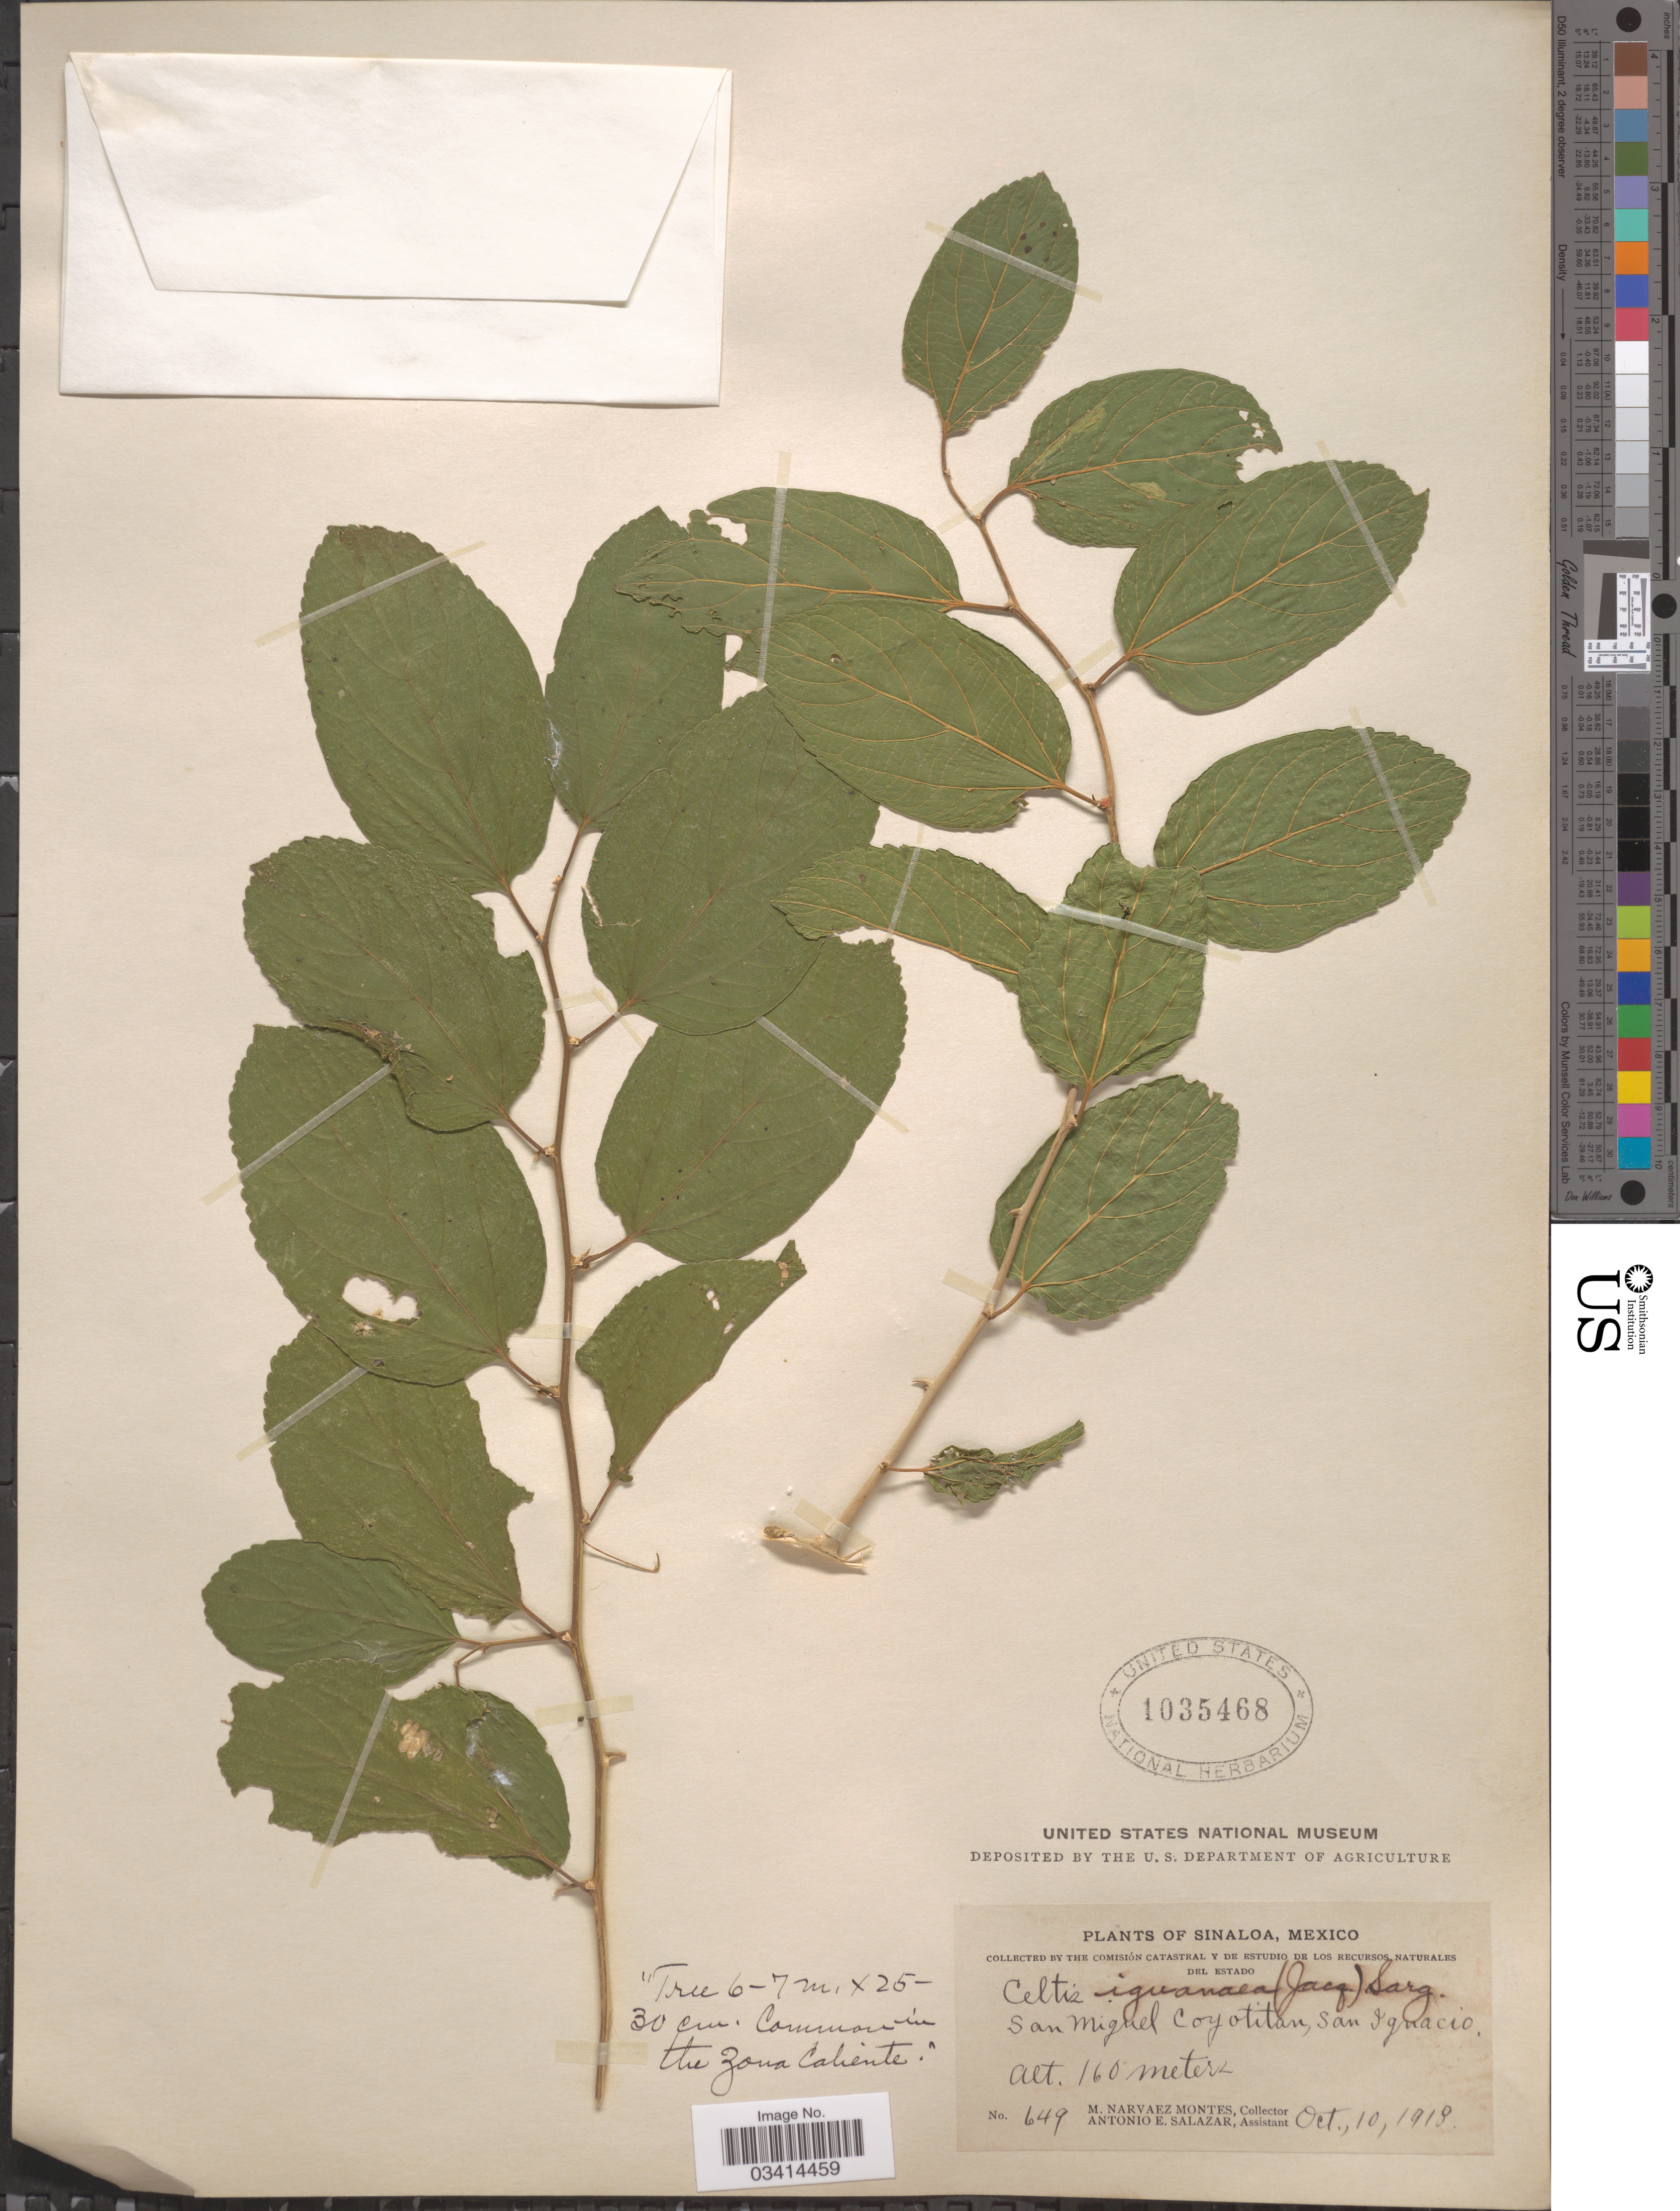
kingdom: Plantae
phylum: Tracheophyta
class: Magnoliopsida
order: Rosales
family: Cannabaceae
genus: Celtis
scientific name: Celtis iguanaea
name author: (Jacq.) Sarg.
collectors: M. Narvaez-Montes & A. E. Salazar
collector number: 649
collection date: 1918-10-10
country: Mexico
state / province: Sinaloa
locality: San Miguel Coyotitan, San Ignacio.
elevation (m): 160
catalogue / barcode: US 1035468